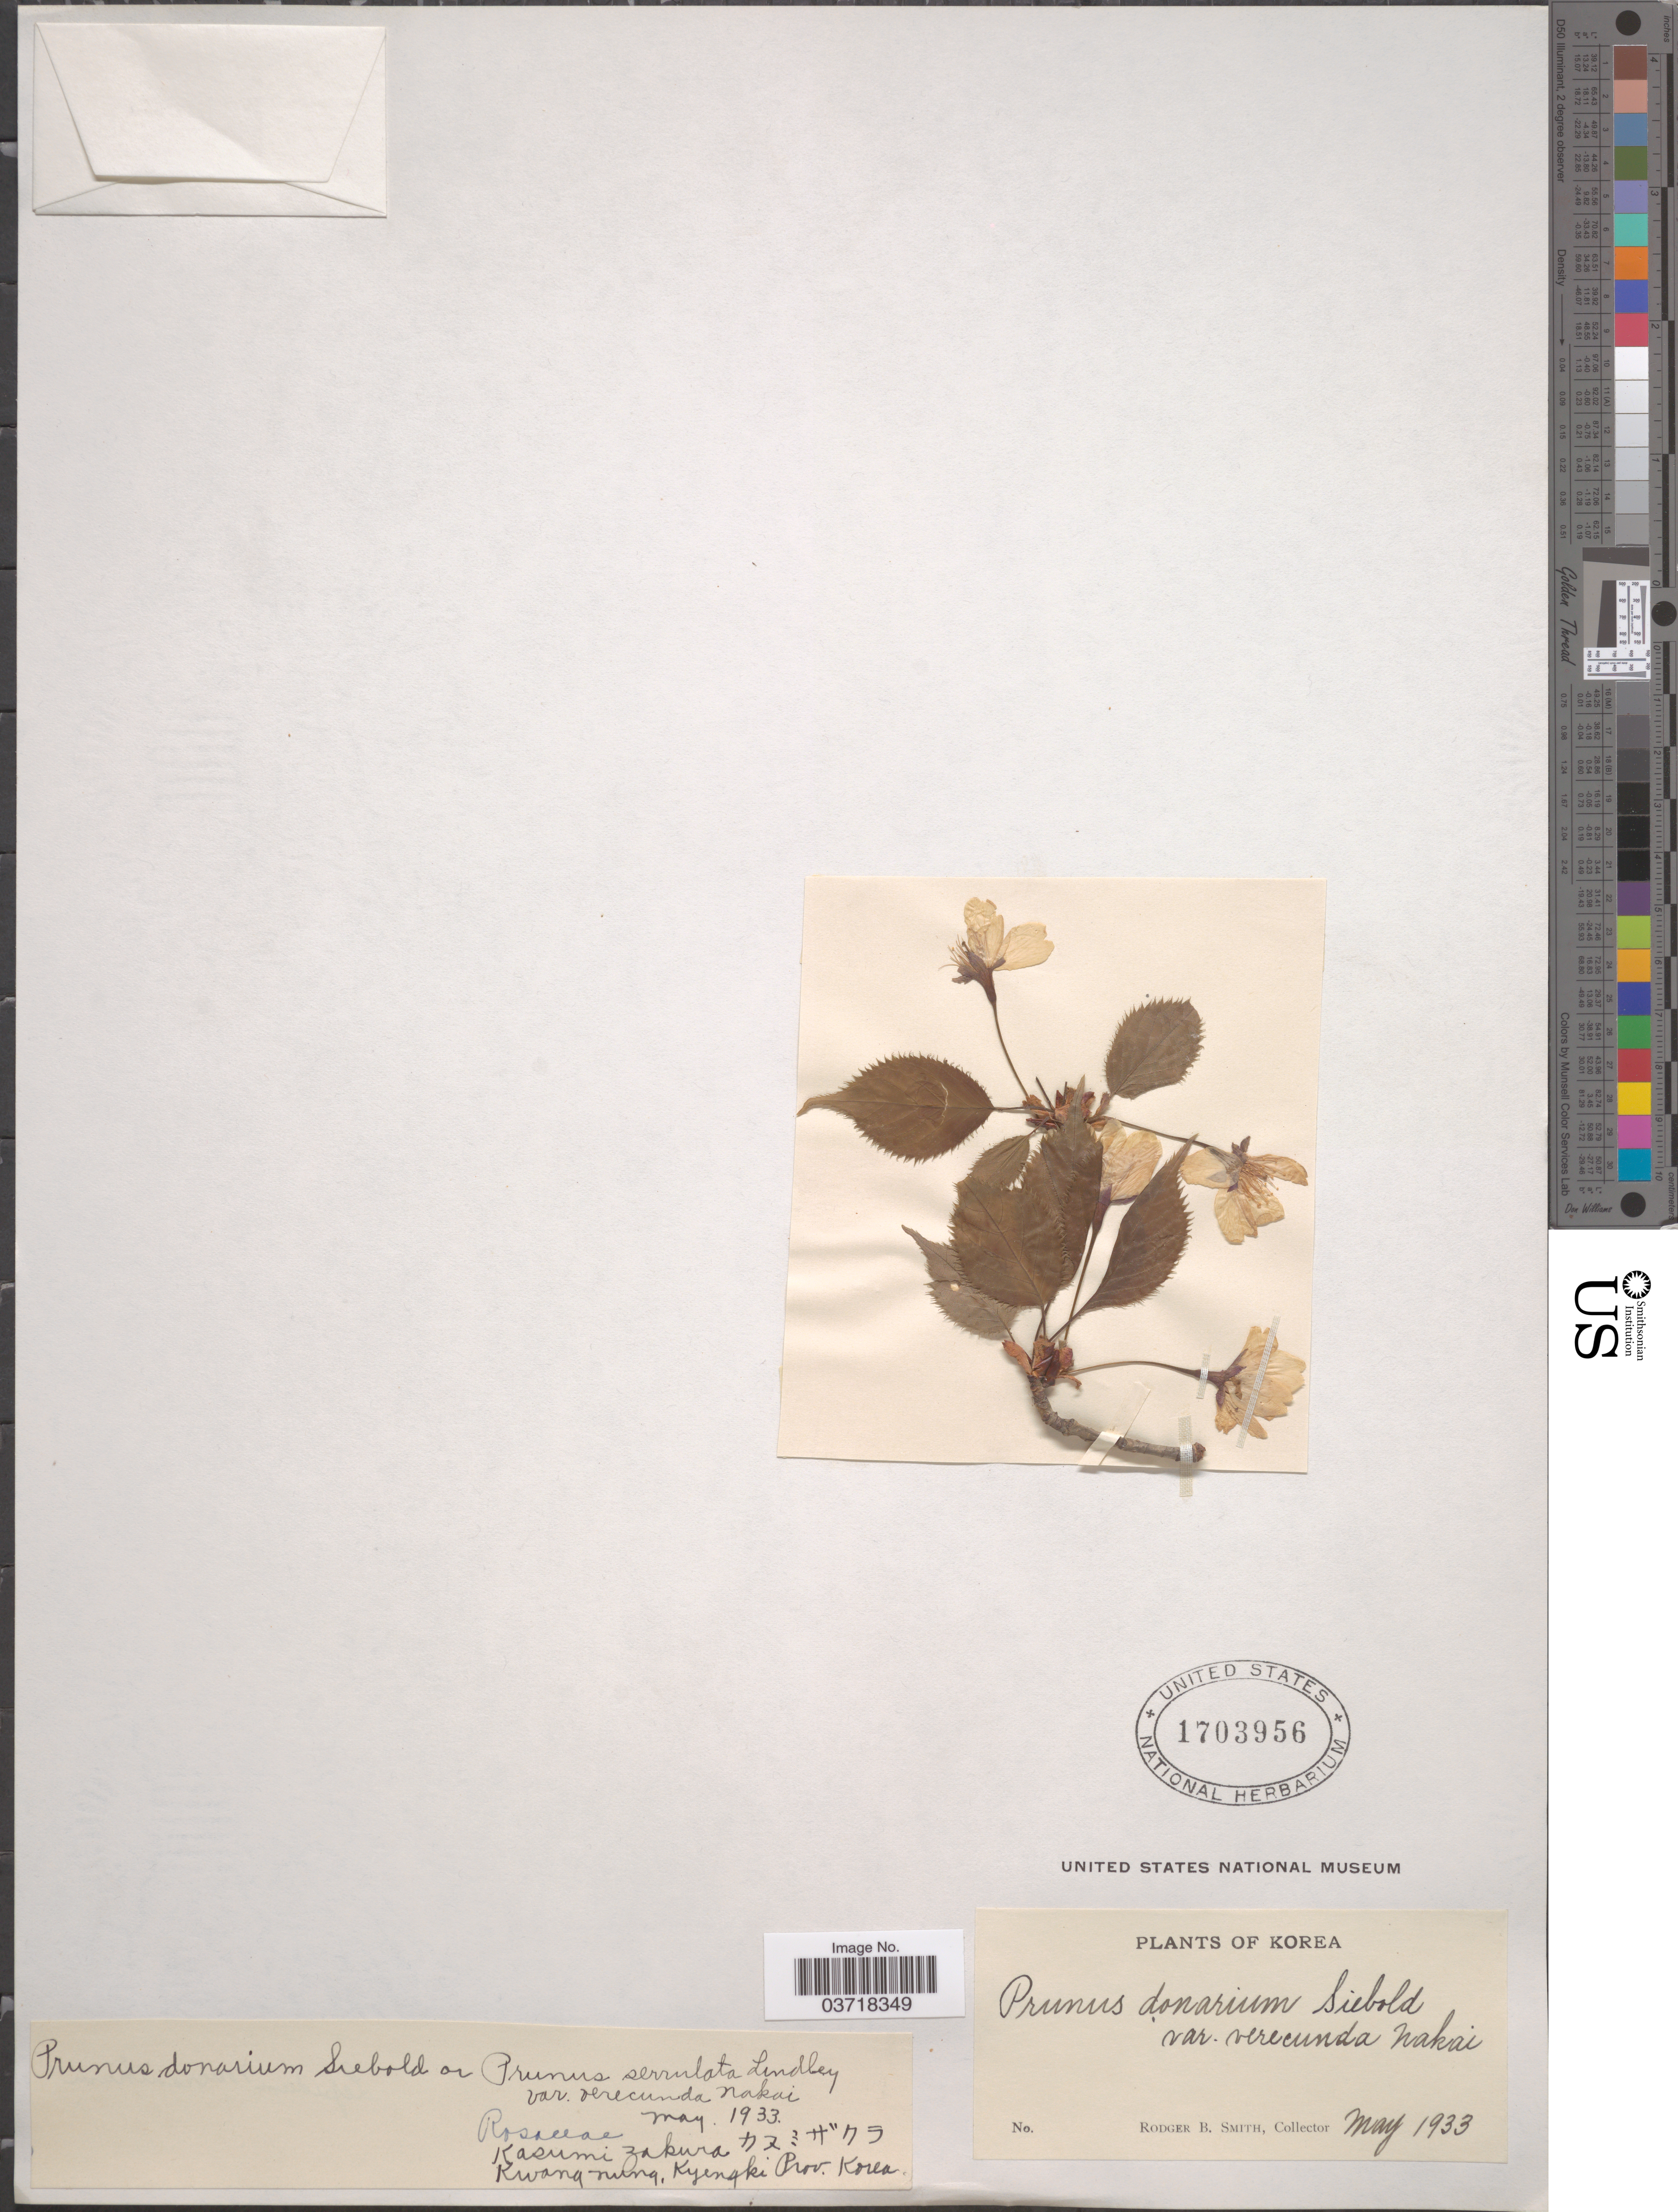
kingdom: Plantae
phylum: Tracheophyta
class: Magnoliopsida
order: Rosales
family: Rosaceae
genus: Prunus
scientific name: Prunus serrulata var. verecunda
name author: (Koidz.) Nakai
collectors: R. B. Smith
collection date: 1933-05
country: South Korea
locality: Kasumi Zakura X. Kwangnung, Kyengki Prov.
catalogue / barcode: US 1703956